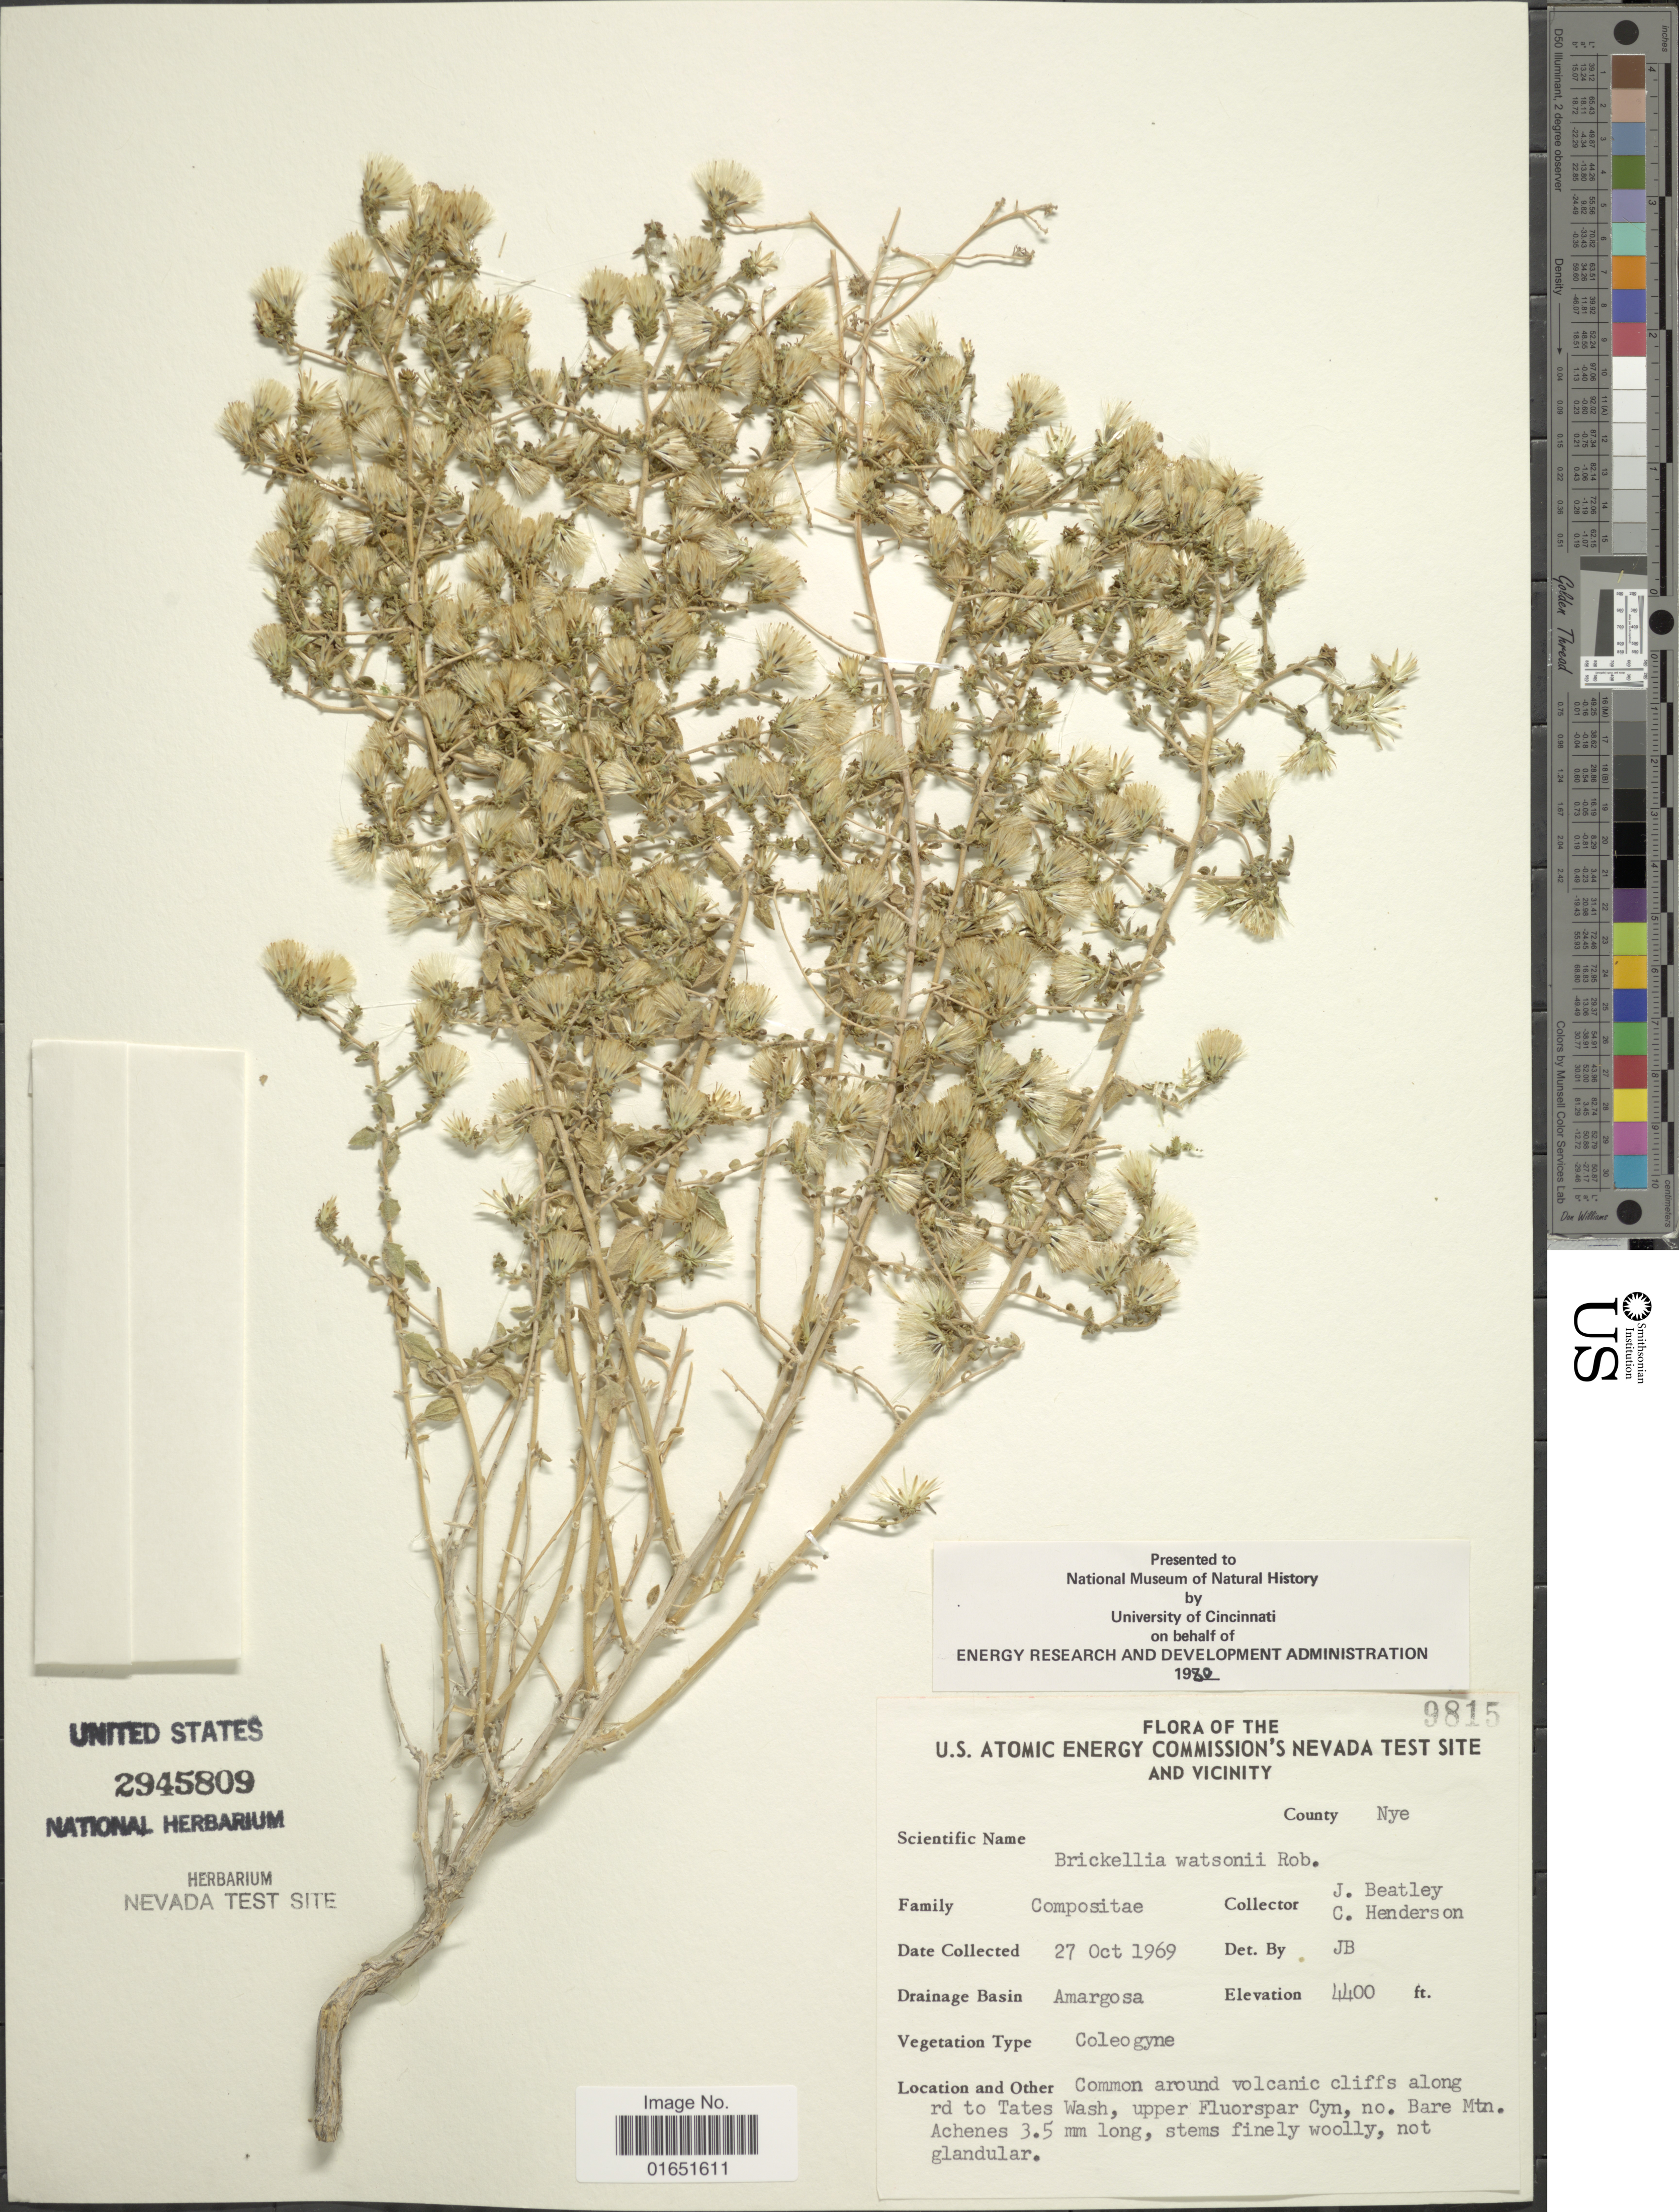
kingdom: Plantae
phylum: Tracheophyta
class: Magnoliopsida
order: Asterales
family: Asteraceae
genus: Brickellia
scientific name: Brickellia watsonii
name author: B.L. Rob.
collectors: J. C. Beatley & C. Henderson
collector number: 9815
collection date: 1969-10-27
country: United States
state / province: Nevada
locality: U.S. Atomic Energy Commison's Nevada Test Site and Vicinity, County Nye, Drainage Basin Amargosa, Common around volcanic cliffs along rd to Tates Wash, upper Fluorspar Cyn, no. Bare Mts. Achenes 3.5 mm long, stens finely woolly, not glandular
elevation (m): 1341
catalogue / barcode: US 2945809